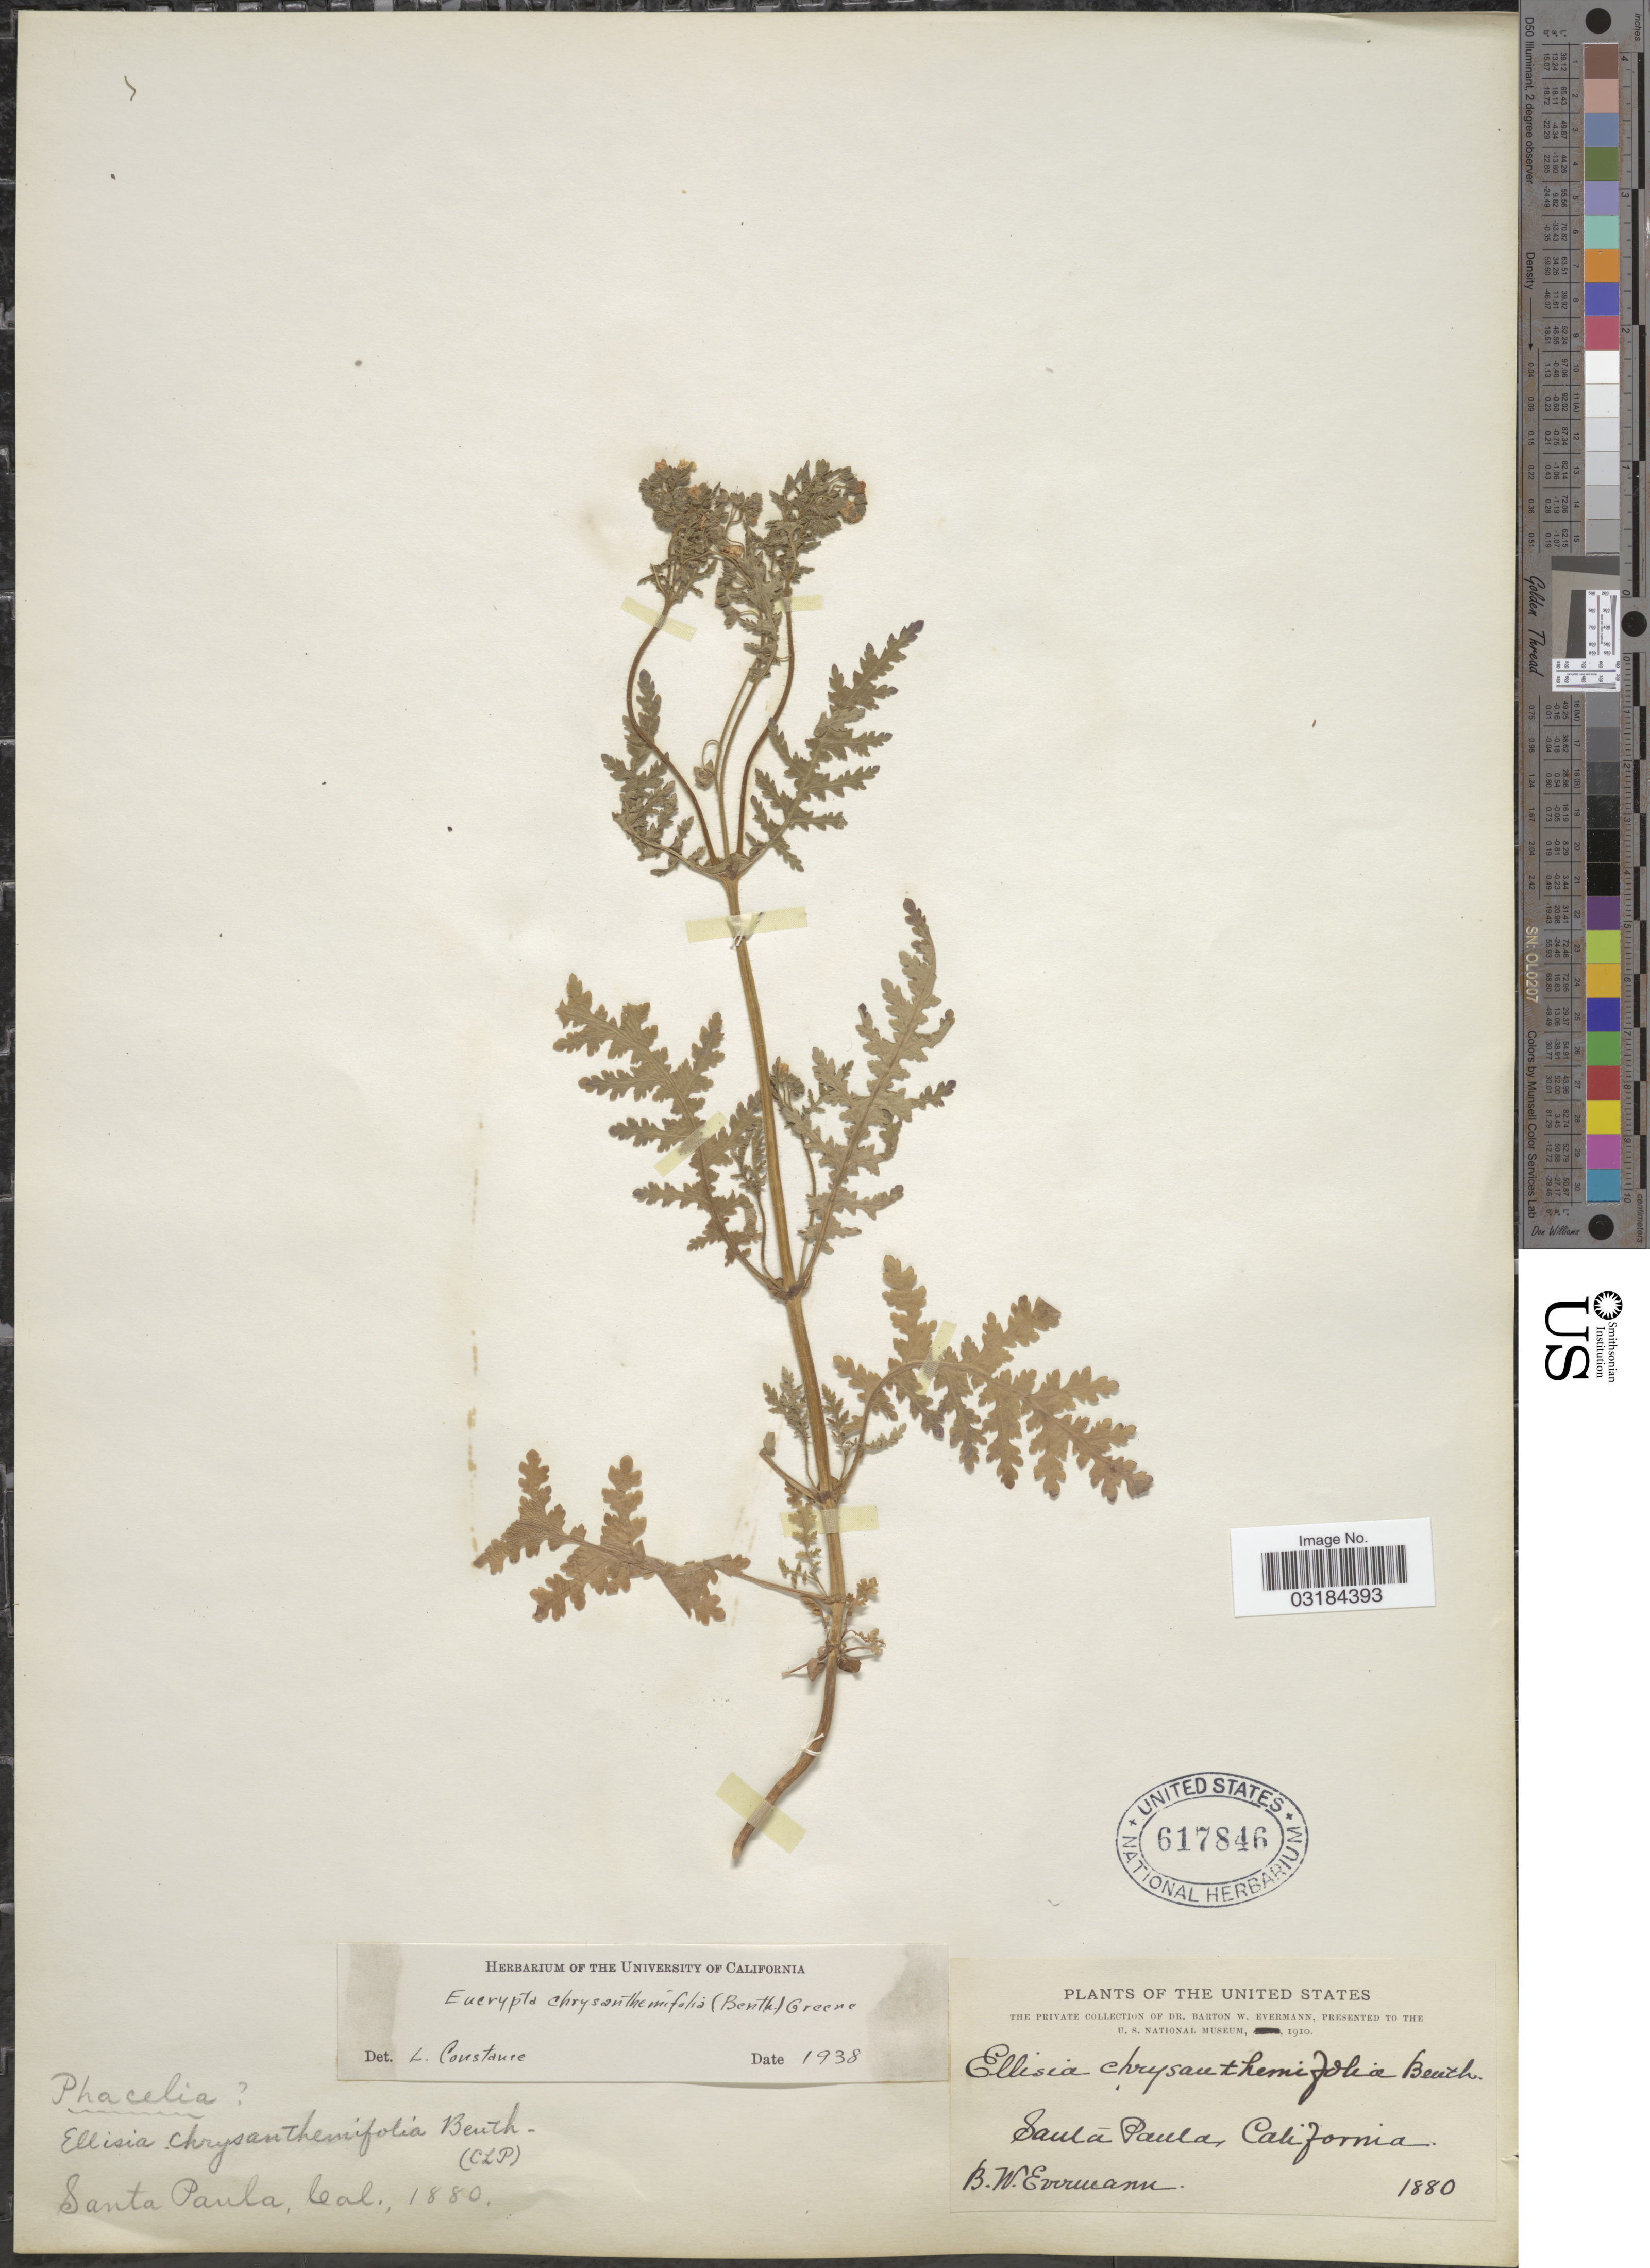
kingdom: Plantae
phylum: Tracheophyta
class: Magnoliopsida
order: Boraginales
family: Hydrophyllaceae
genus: Eucrypta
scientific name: Eucrypta chrysanthemifolia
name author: (Benth.) Greene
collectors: B. W. Evermann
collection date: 1880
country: United States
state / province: California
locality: Santa Paula.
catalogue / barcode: US 617846